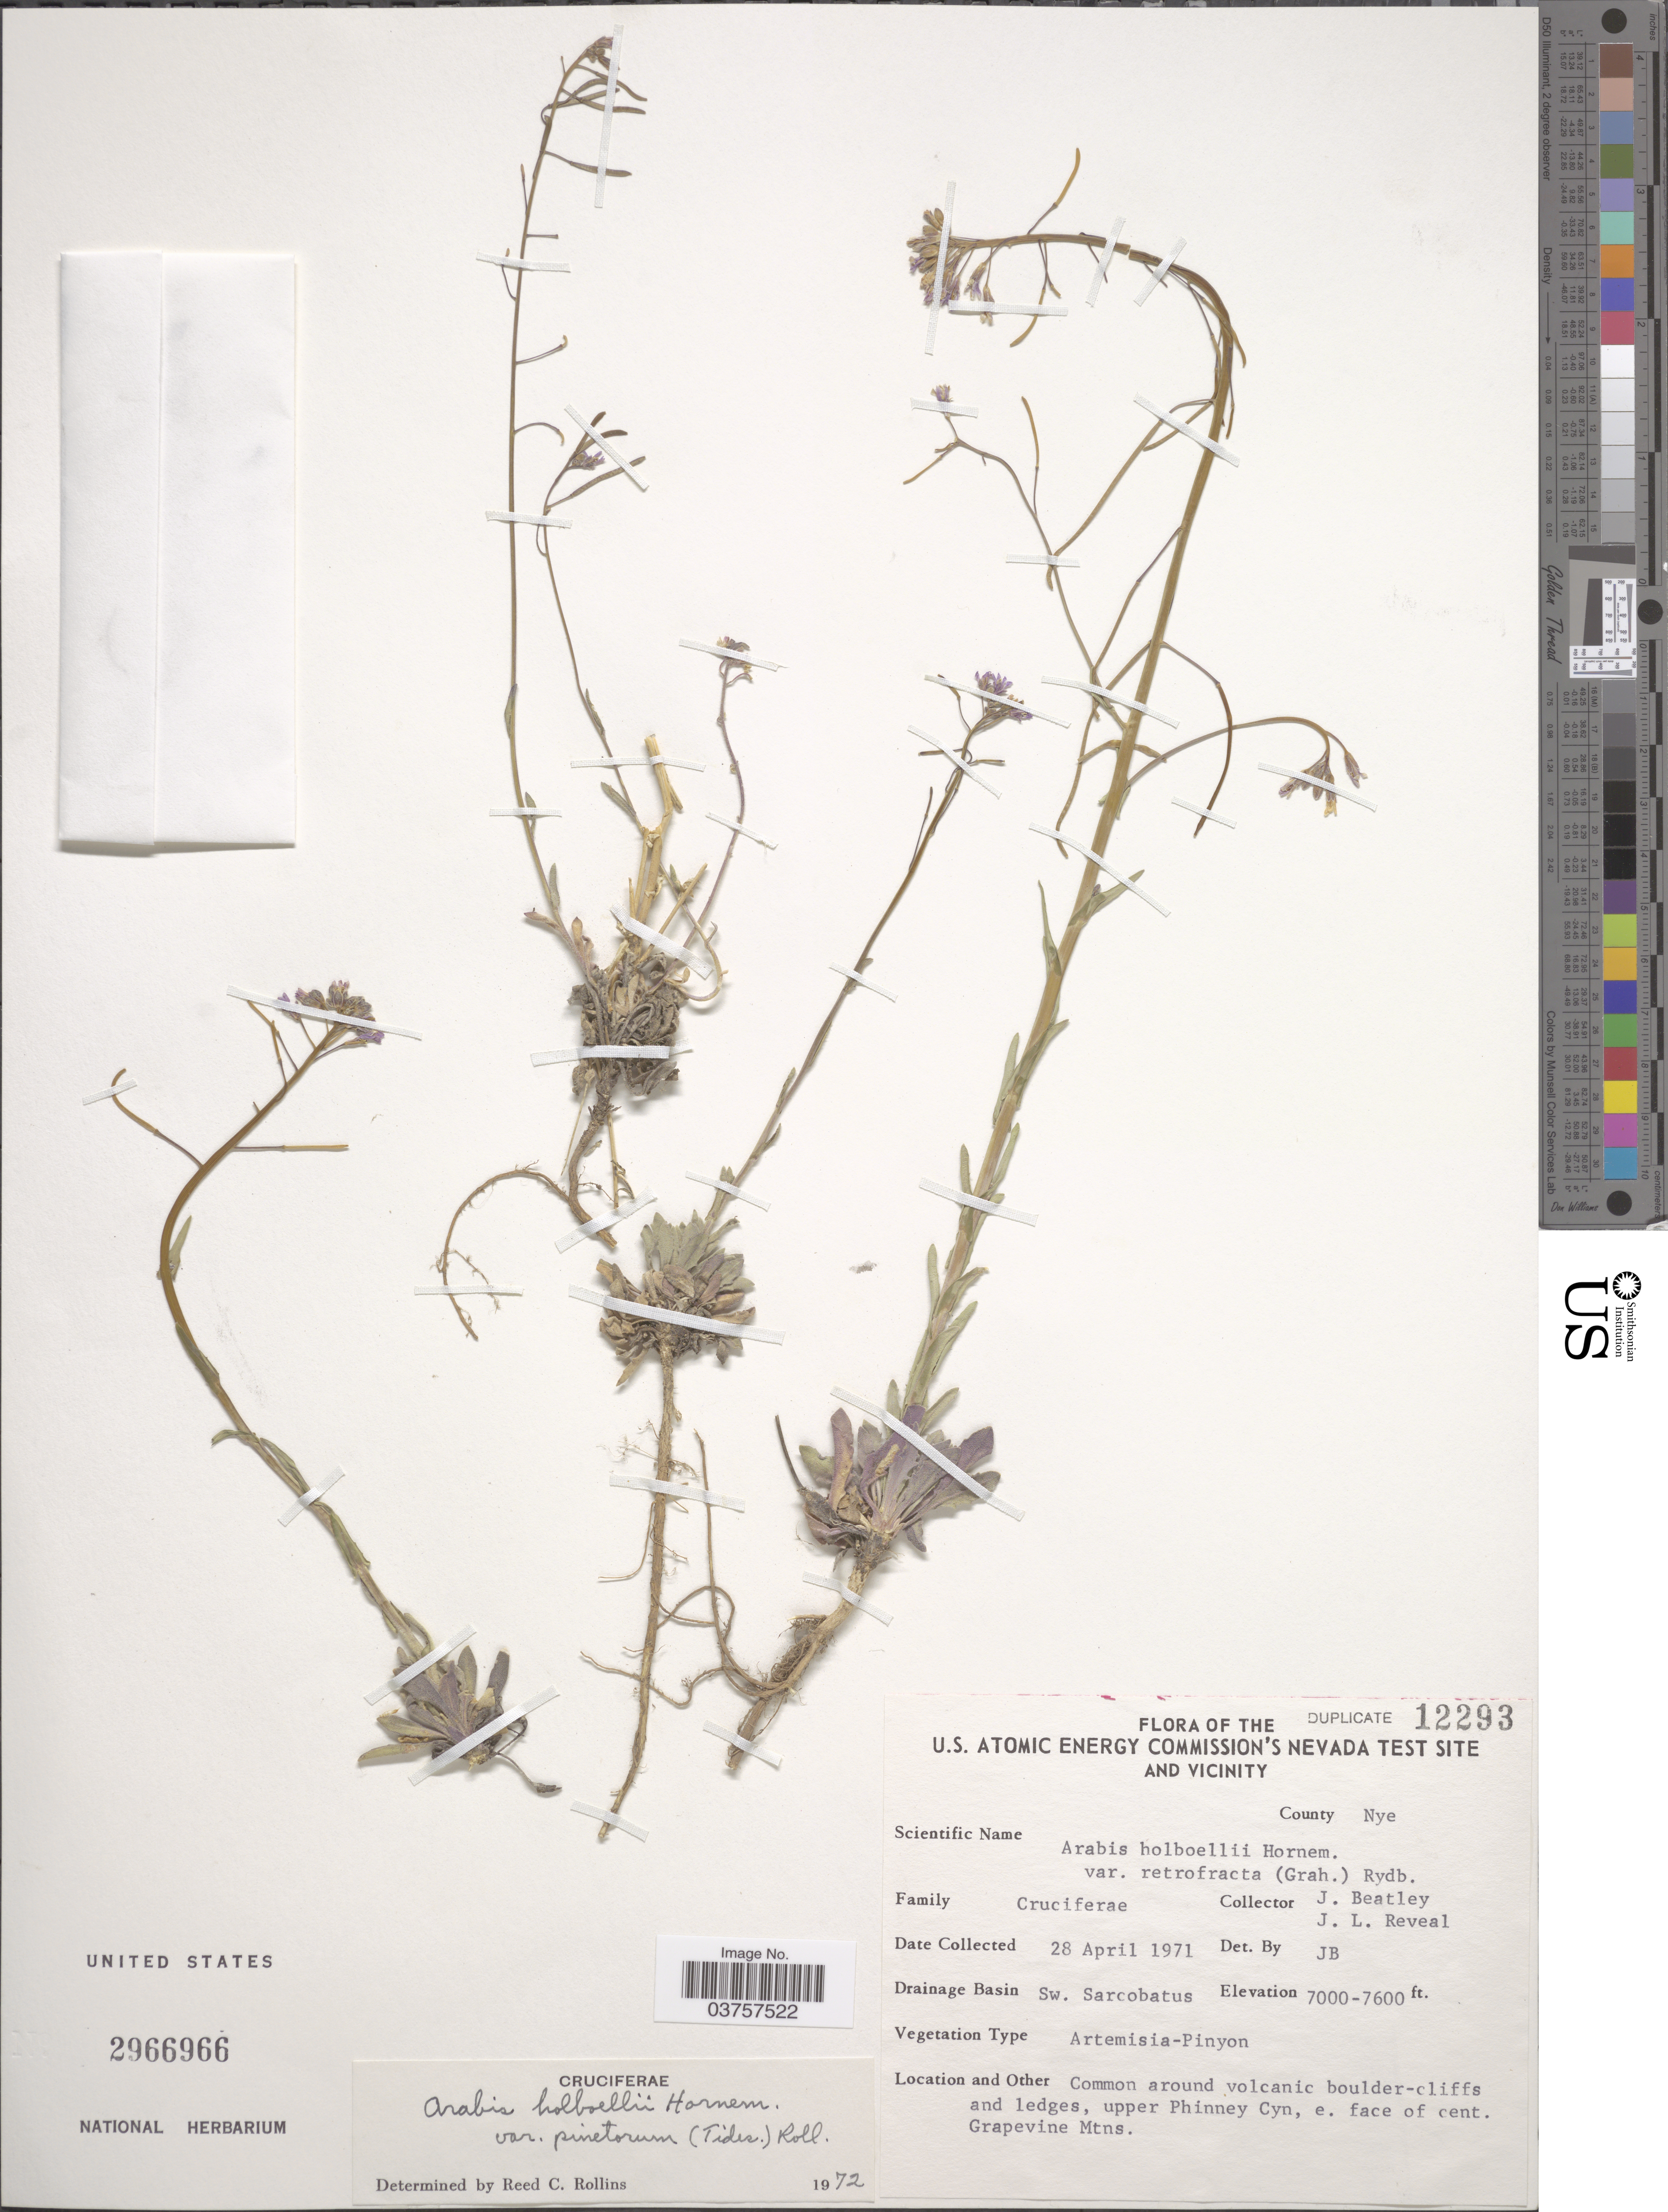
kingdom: Plantae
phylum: Tracheophyta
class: Magnoliopsida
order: Brassicales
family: Brassicaceae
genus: Arabis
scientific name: Arabis holboellii var. pinetorum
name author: (Tidestr.) Rollins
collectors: J. C. Beatley & J. L. Reveal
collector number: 12293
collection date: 1971-04-28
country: United States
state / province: Nevada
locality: U.S. Atomic Energy Commission's Nevada Test Site and Vicinity. County Nye. Drainage Basin Sw. Sarcobatus. Upper Phinney Cyn, e. face of cent. Grapevine Mtns.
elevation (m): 2134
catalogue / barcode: US 2966966